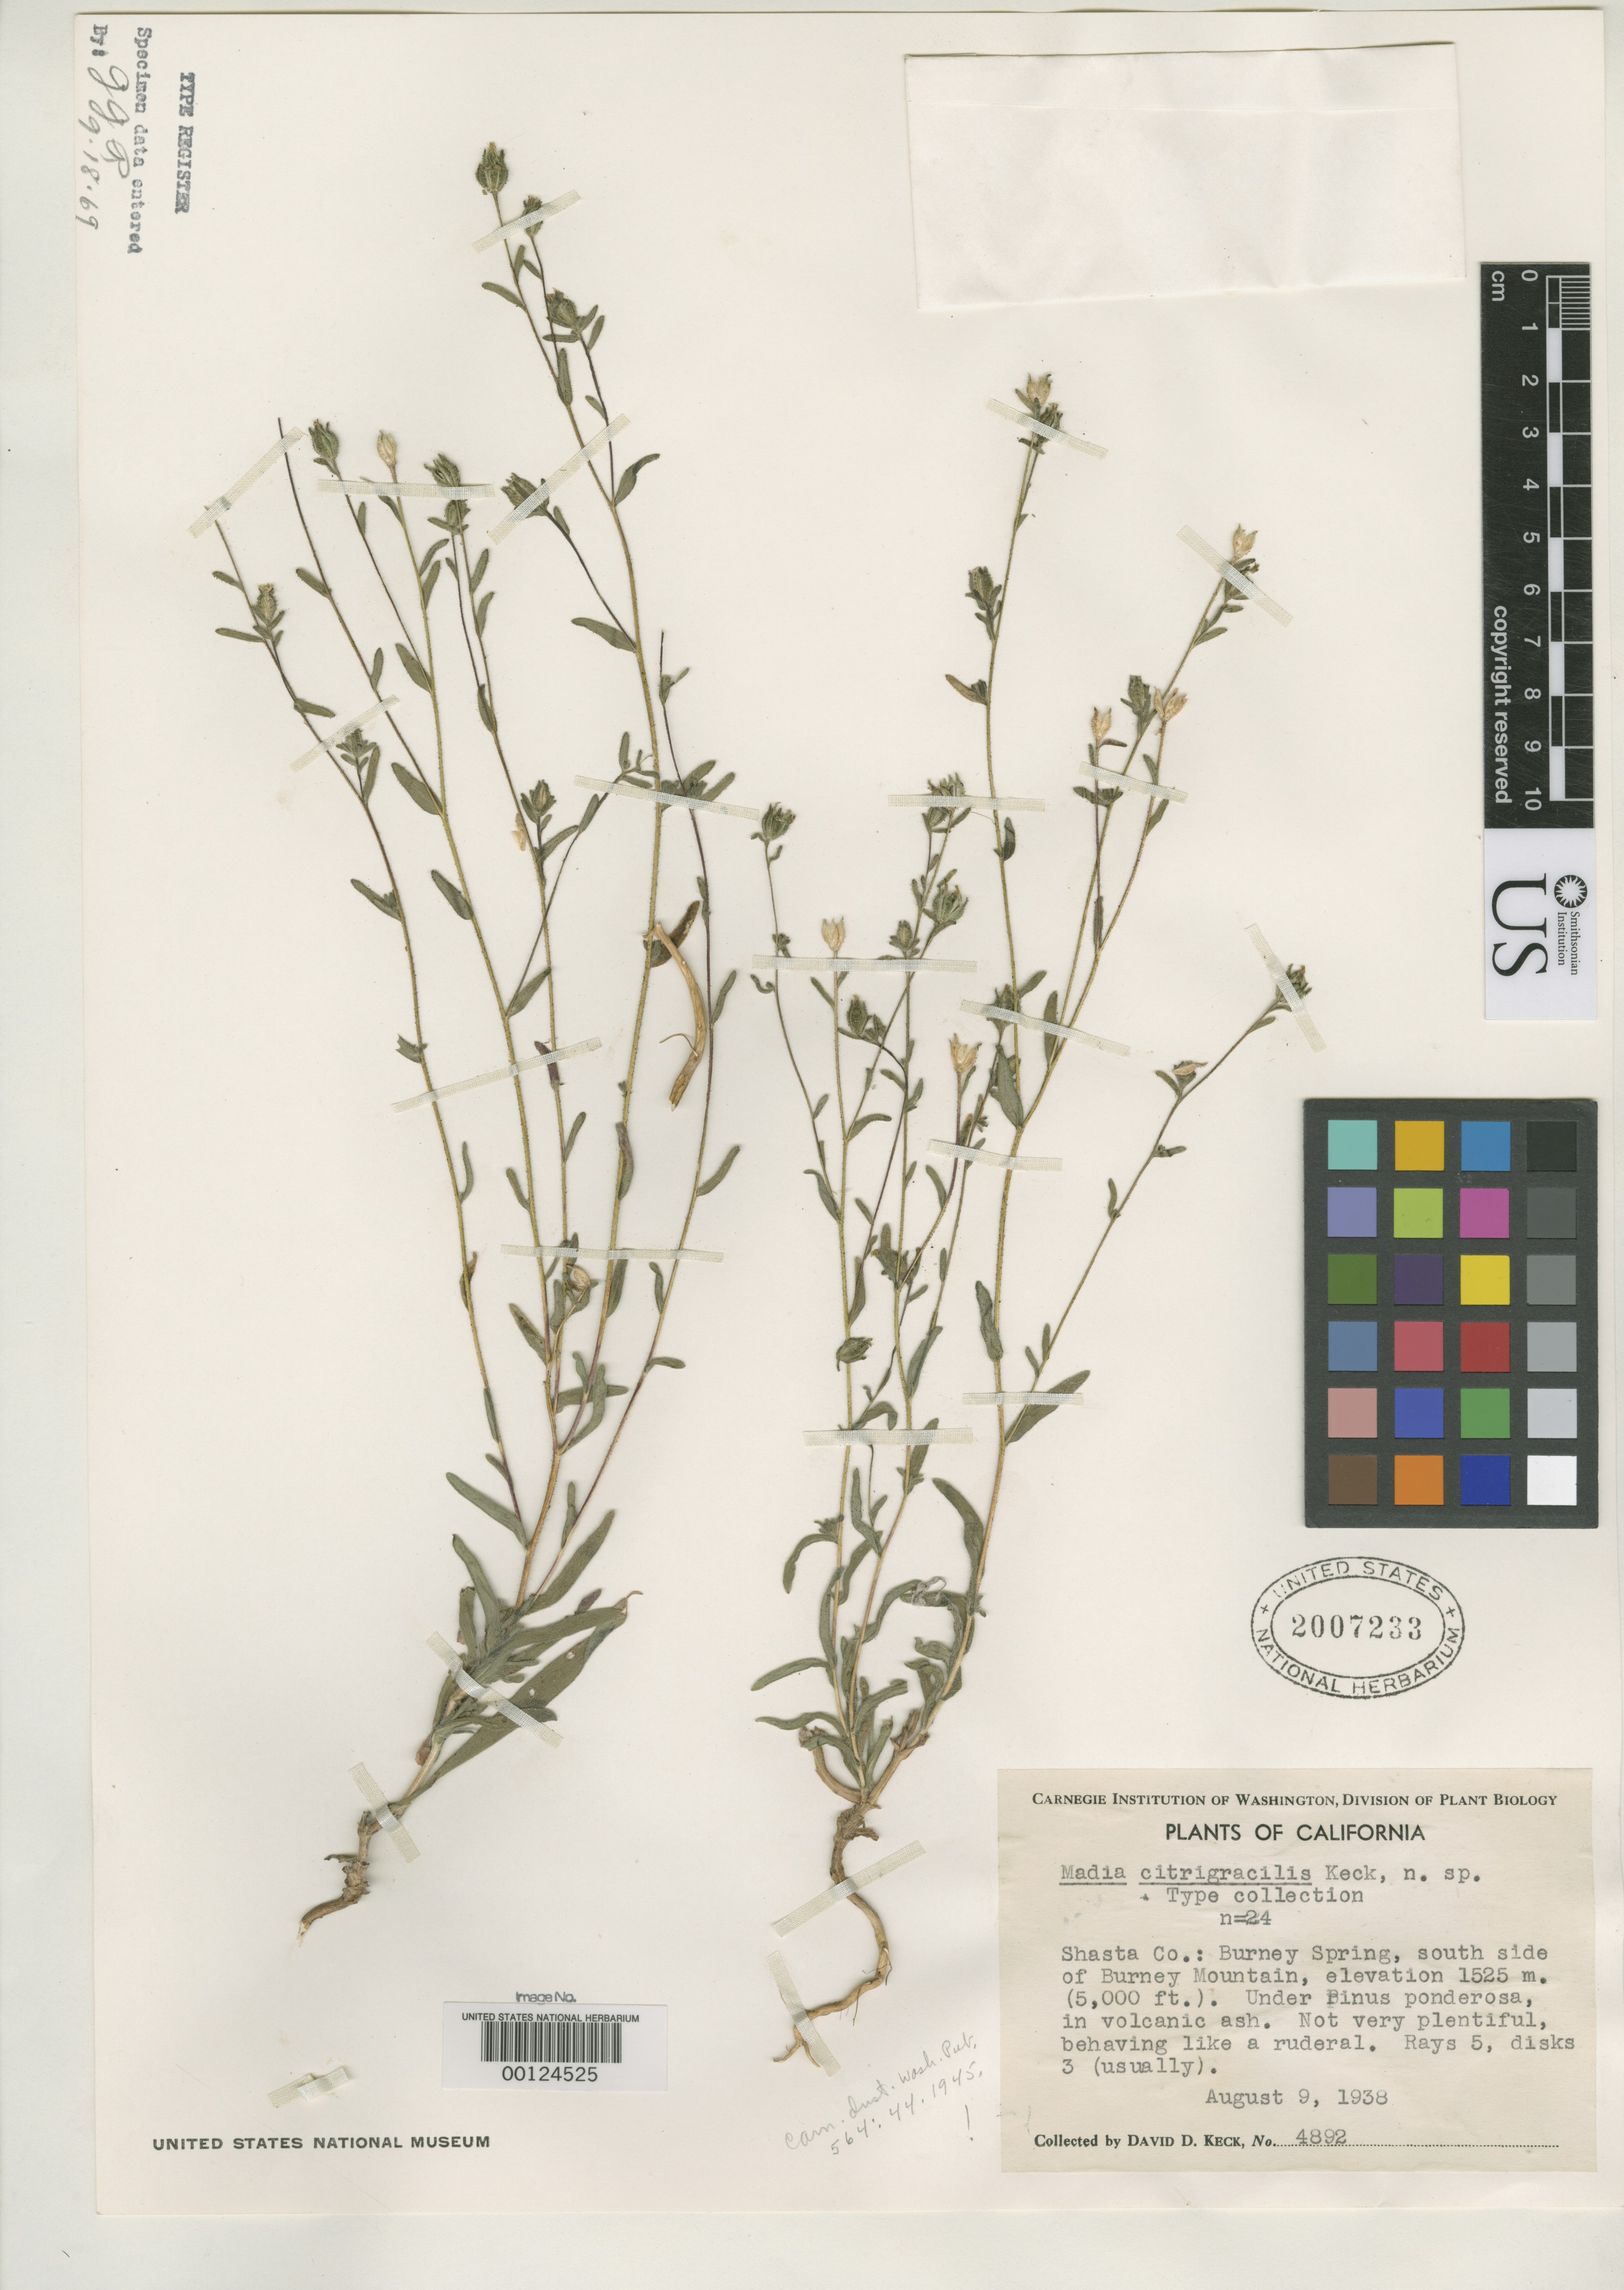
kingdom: Plantae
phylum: Tracheophyta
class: Magnoliopsida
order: Asterales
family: Asteraceae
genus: Madia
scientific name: Madia citrigracilis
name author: D.D. Keck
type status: Type Collection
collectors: D. D. Keck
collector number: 4892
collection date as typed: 09 Aug 1938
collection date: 1938-08-09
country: United States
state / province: California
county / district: Shasta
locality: Burney Spring, S side of Burney Mountain.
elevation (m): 1525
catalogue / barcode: US 2007233